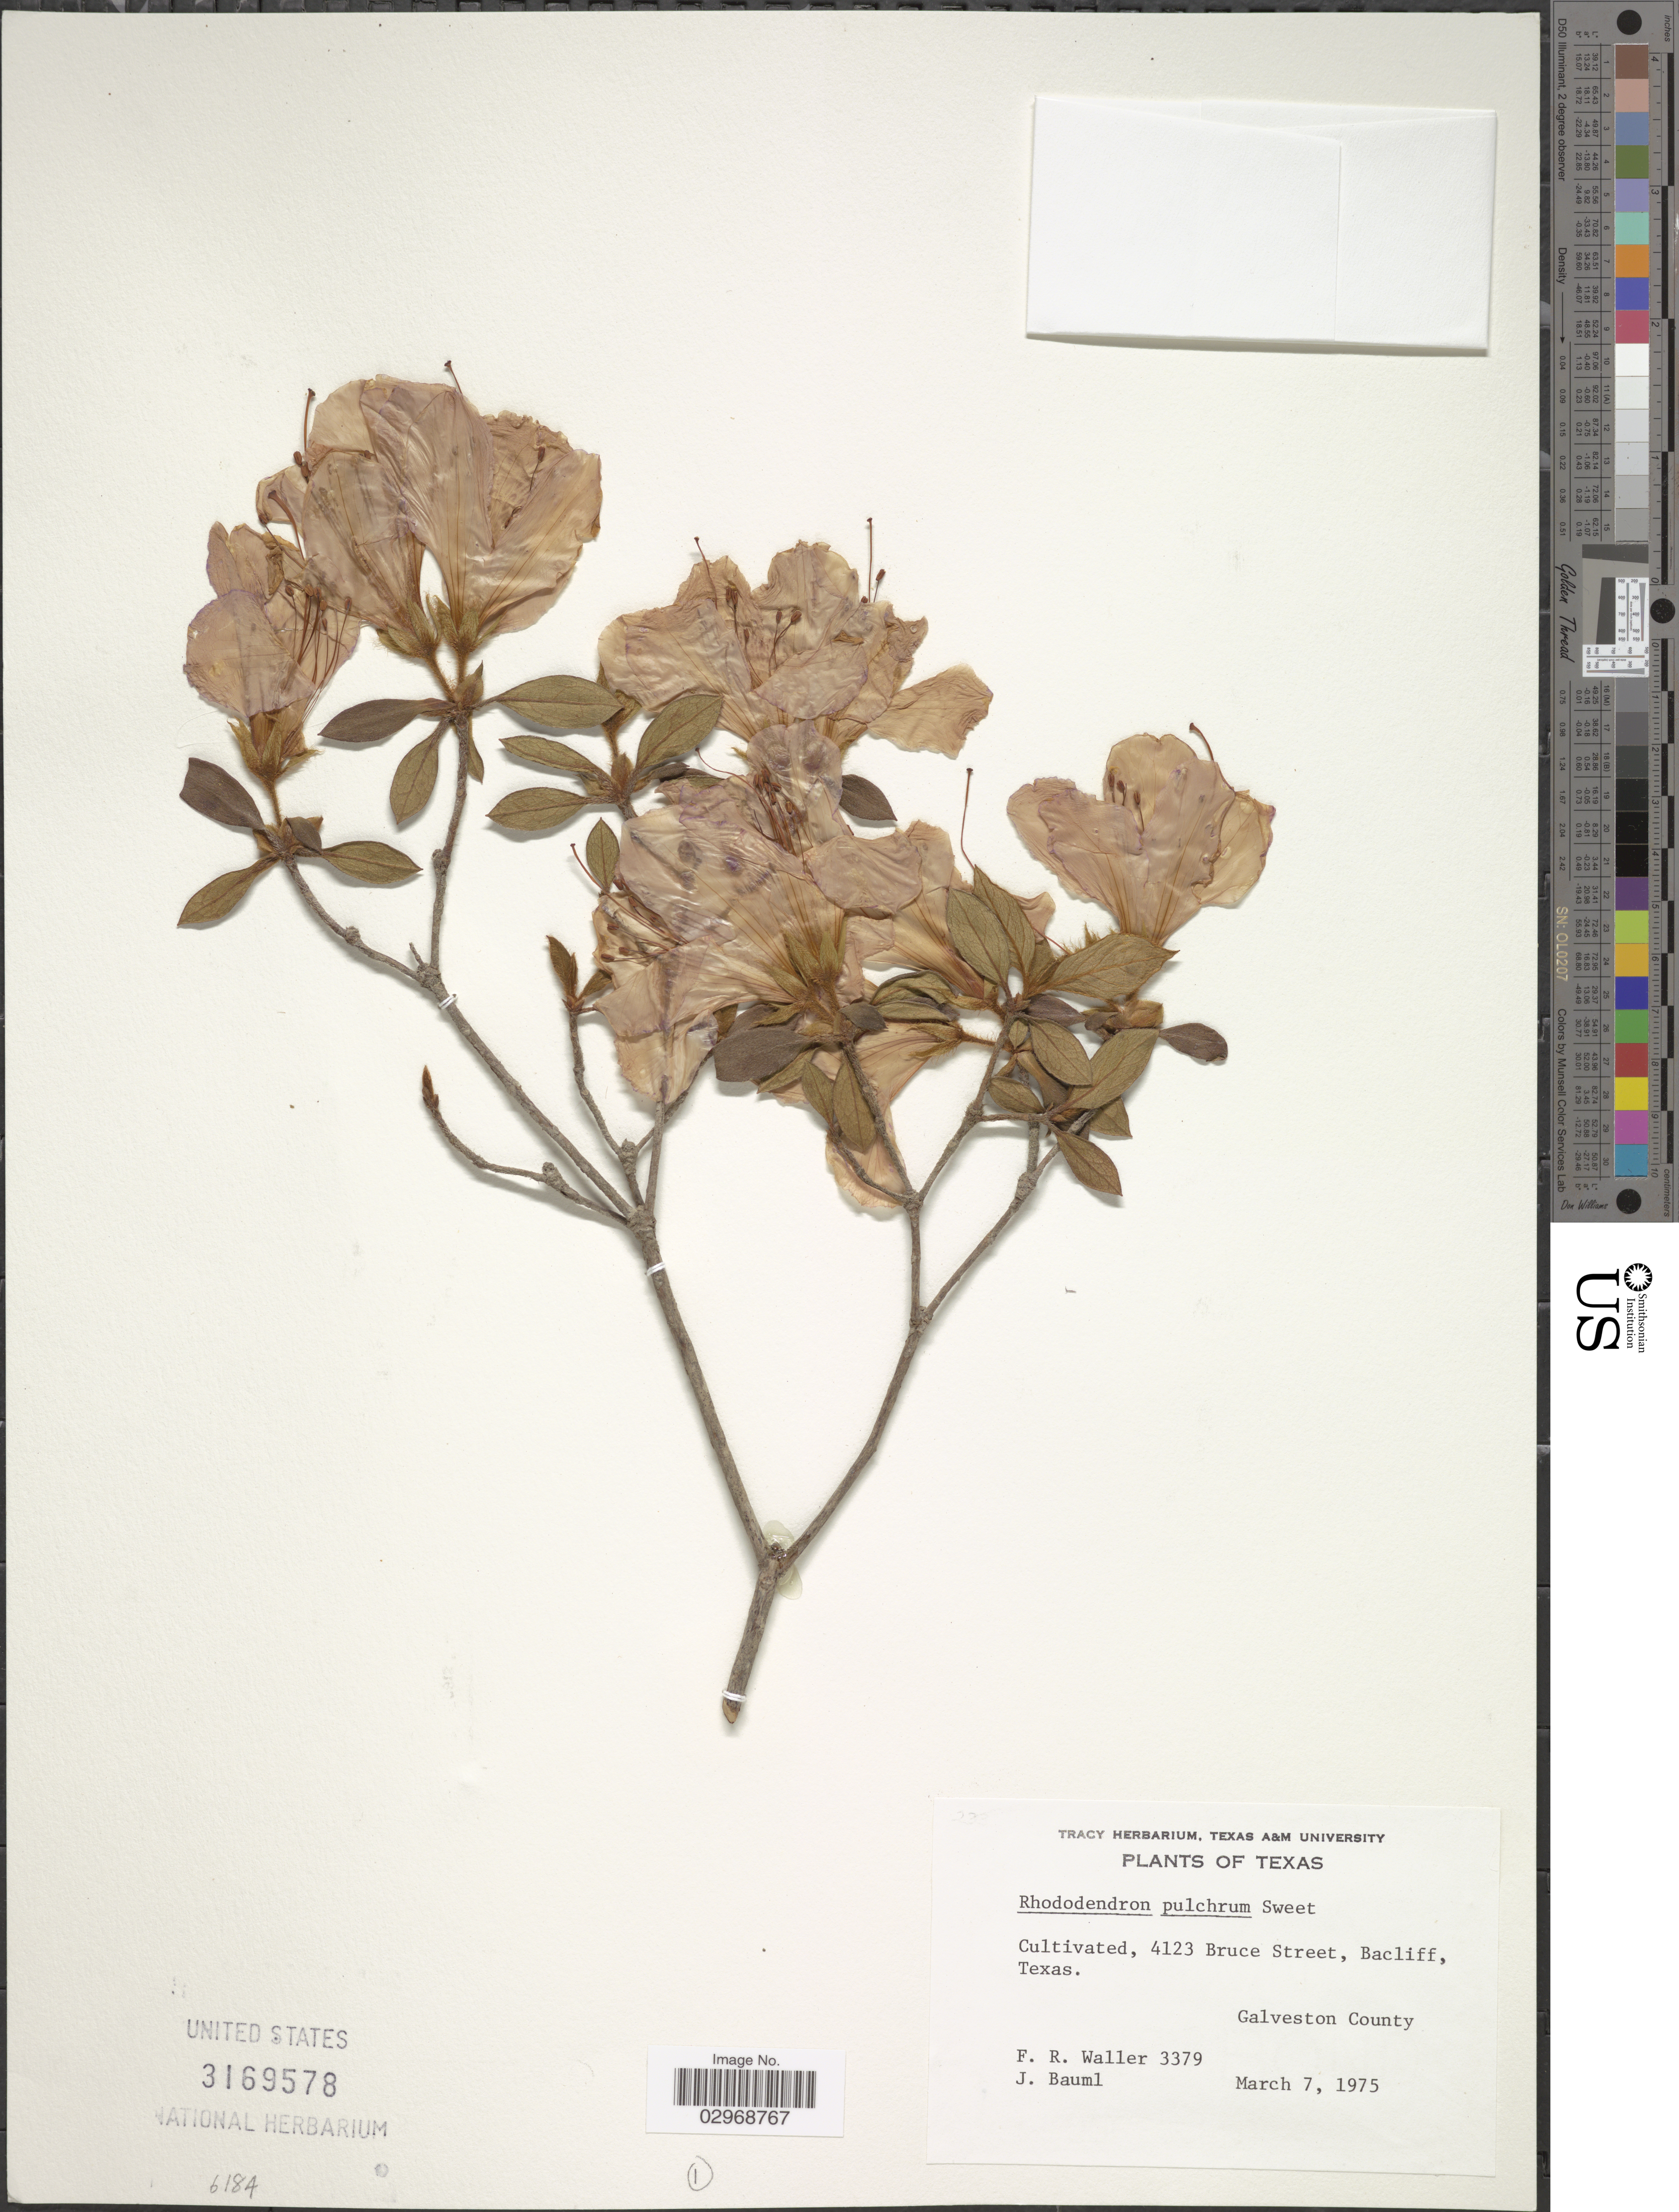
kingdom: Plantae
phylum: Tracheophyta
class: Magnoliopsida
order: Ericales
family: Ericaceae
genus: Rhododendron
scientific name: Rhododendron pulchrum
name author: Sweet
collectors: F. R. Waller & J. Bauml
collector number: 3379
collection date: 1975-03-07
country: United States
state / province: Texas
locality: Galveston County, 4123 Bruce Street, Bacliff.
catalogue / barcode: US 3169578